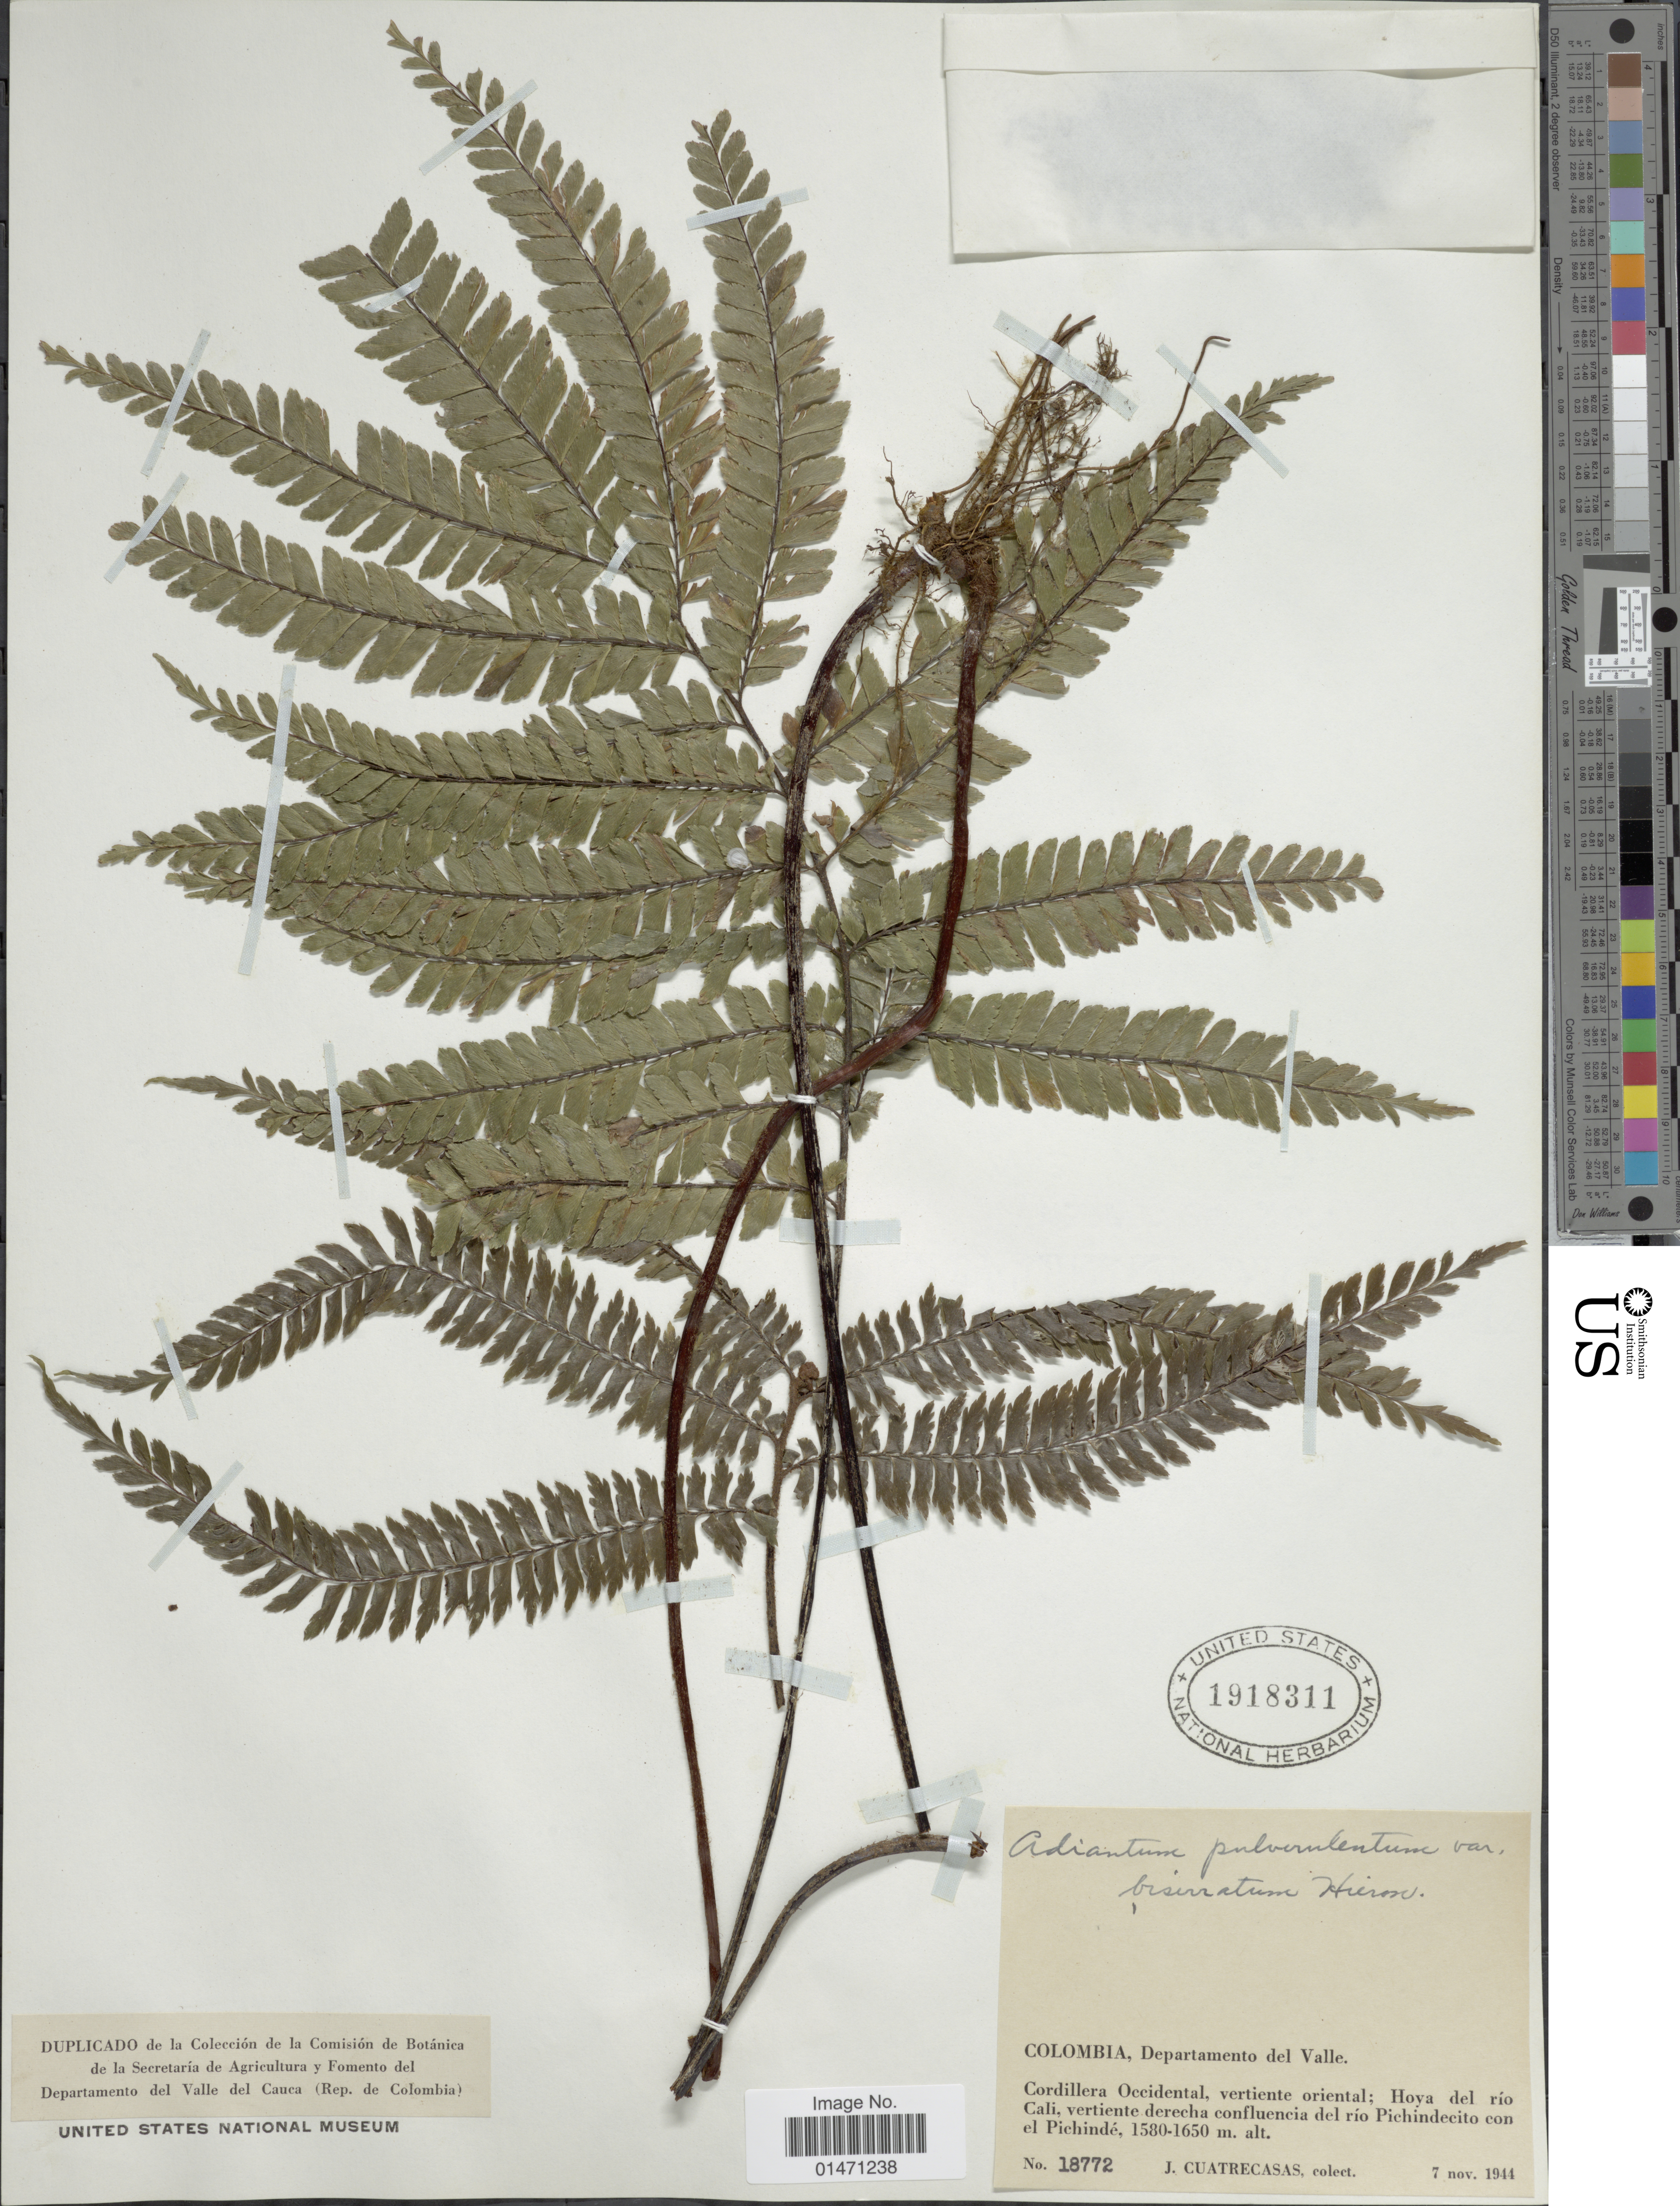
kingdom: Plantae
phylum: Tracheophyta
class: Polypodiopsida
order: Polypodiales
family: Pteridaceae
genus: Adiantum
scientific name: Adiantum pulverulentum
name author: L.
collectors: J. Cuatrecasas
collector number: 18772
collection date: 1944-11-07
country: Colombia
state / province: Valle del Cauca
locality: Colombia, Departamento del valle, Cordillera occidental, vertiente Oriental; Hoya del rio Cali, vertiente derecha confluencia del rio Pichindecito con el Pichinde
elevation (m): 1580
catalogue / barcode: US 1918311